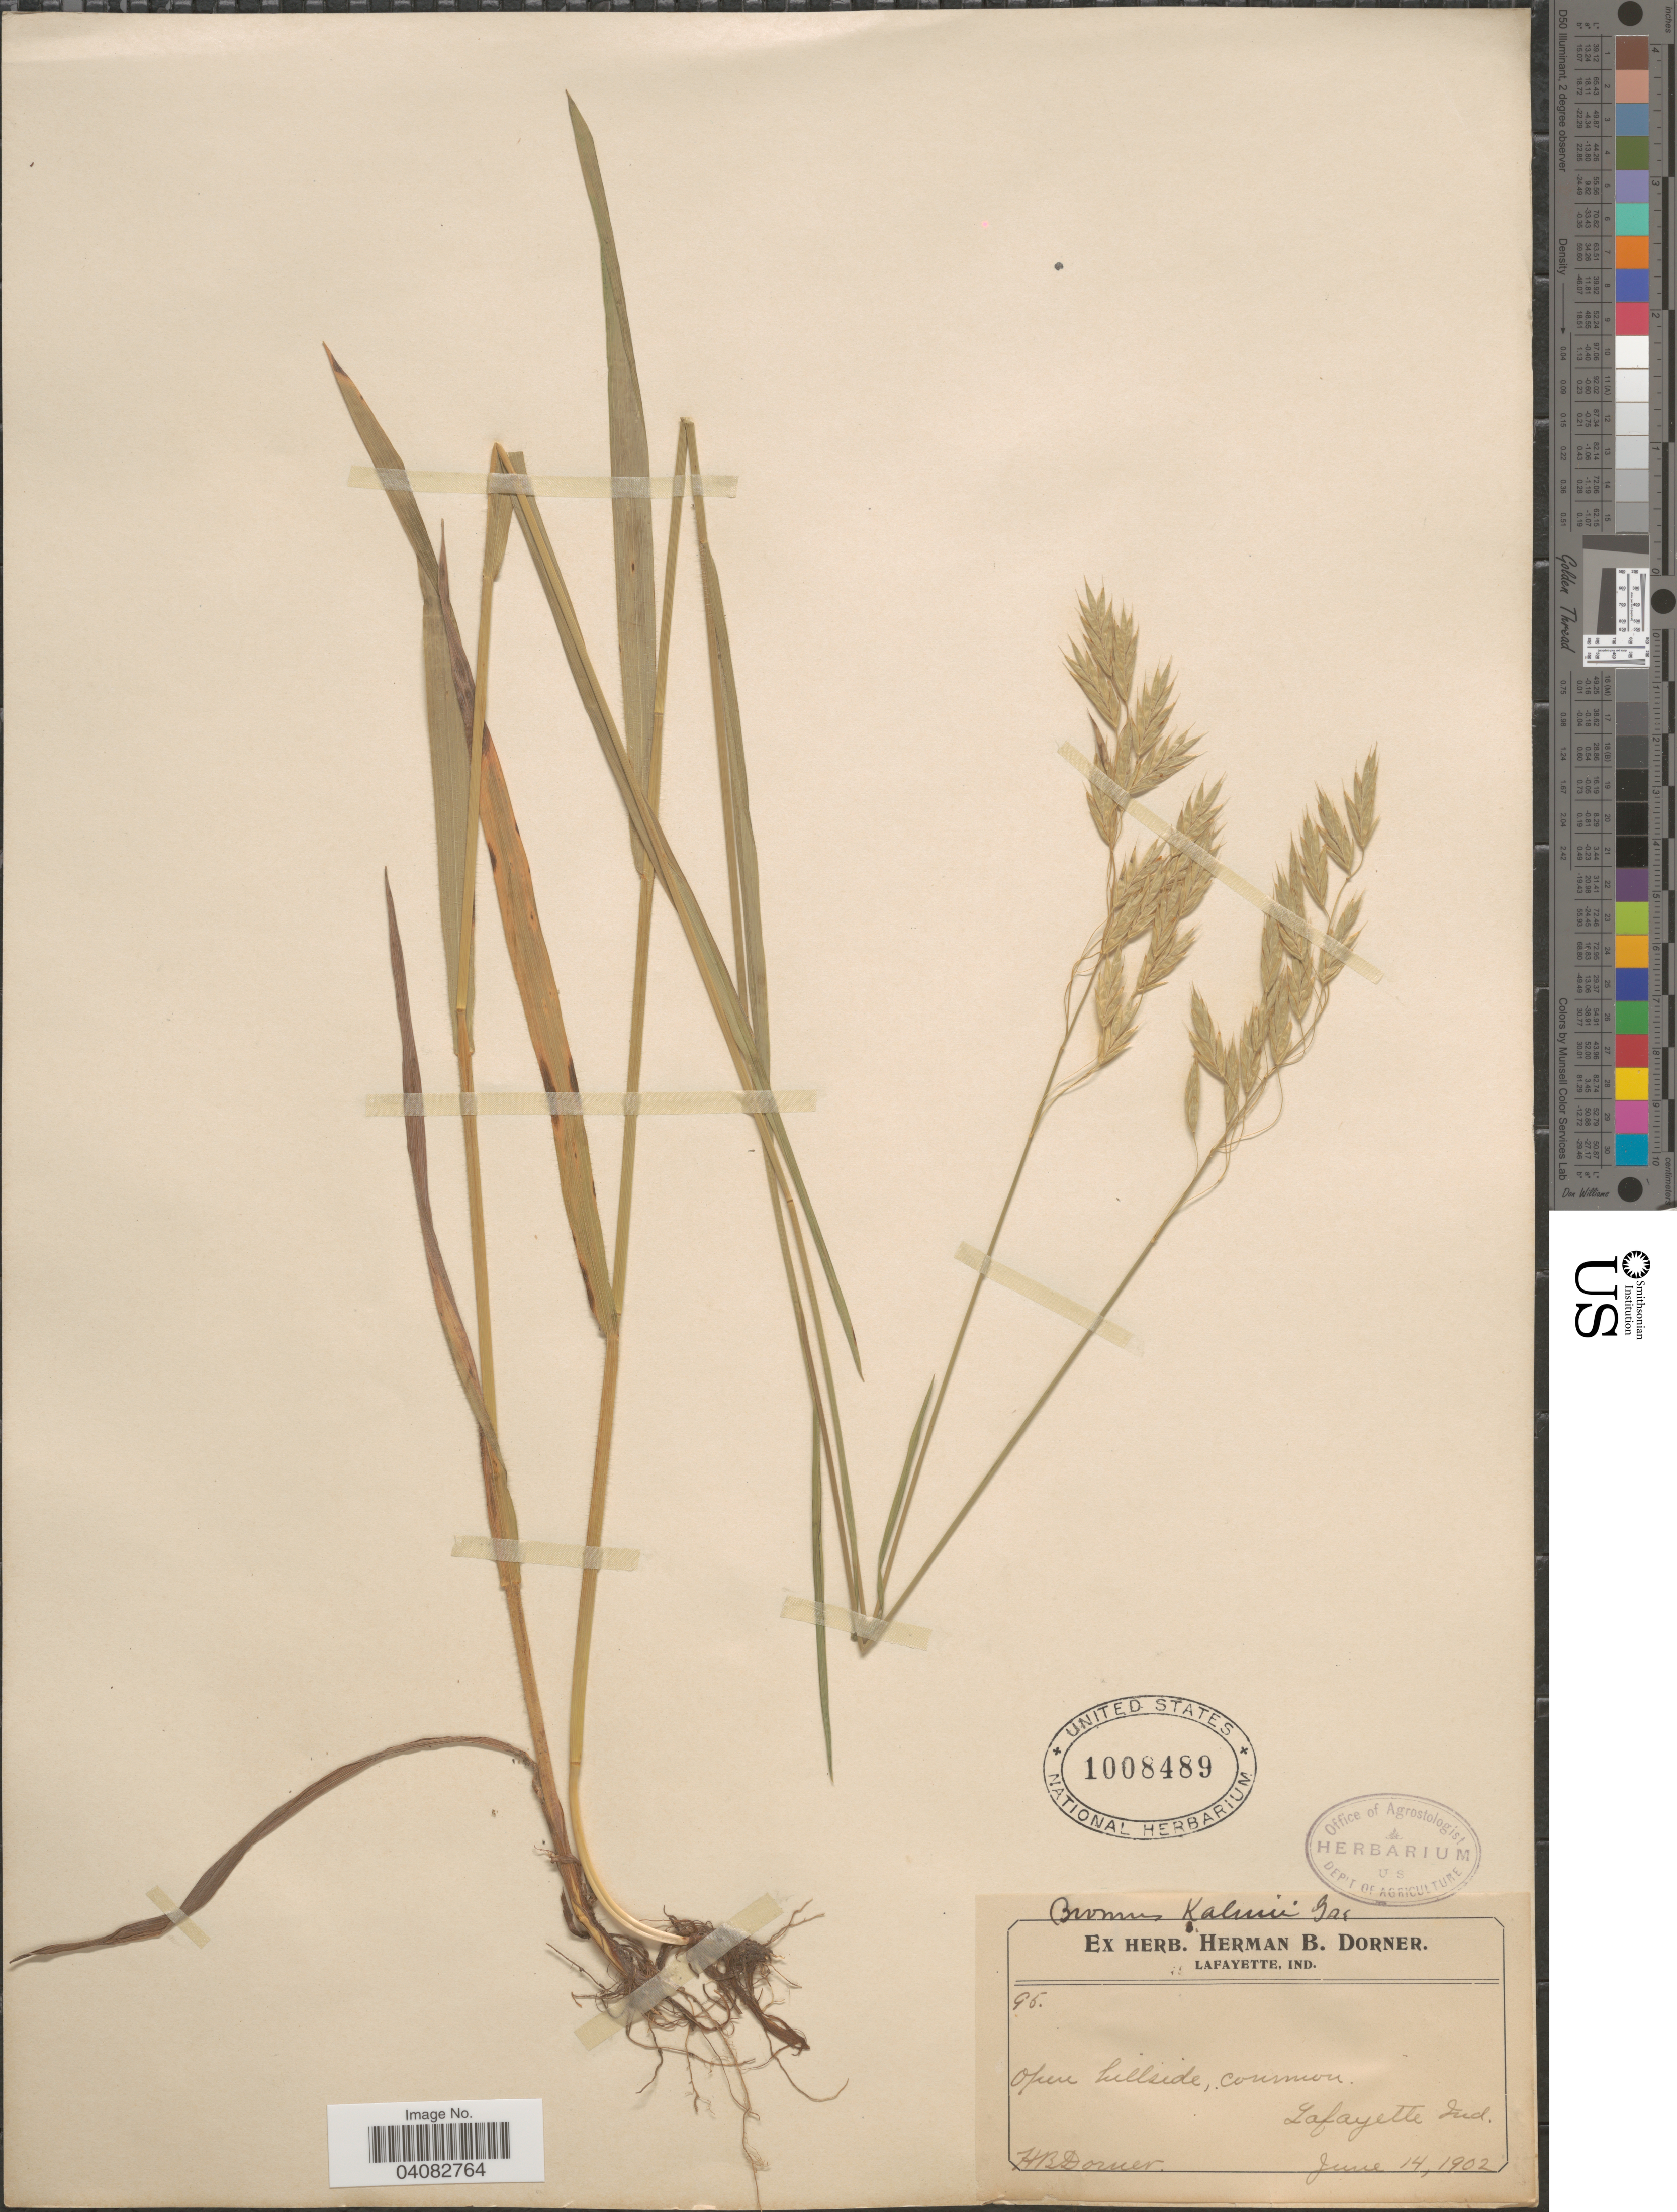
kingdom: Plantae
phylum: Tracheophyta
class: Liliopsida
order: Poales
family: Poaceae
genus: Bromus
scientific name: Bromus kalmii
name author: A. Gray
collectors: Dorner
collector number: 95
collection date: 1902-06-14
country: United States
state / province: Indiana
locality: Open hillside, common. Lafayette.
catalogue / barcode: US 1008489